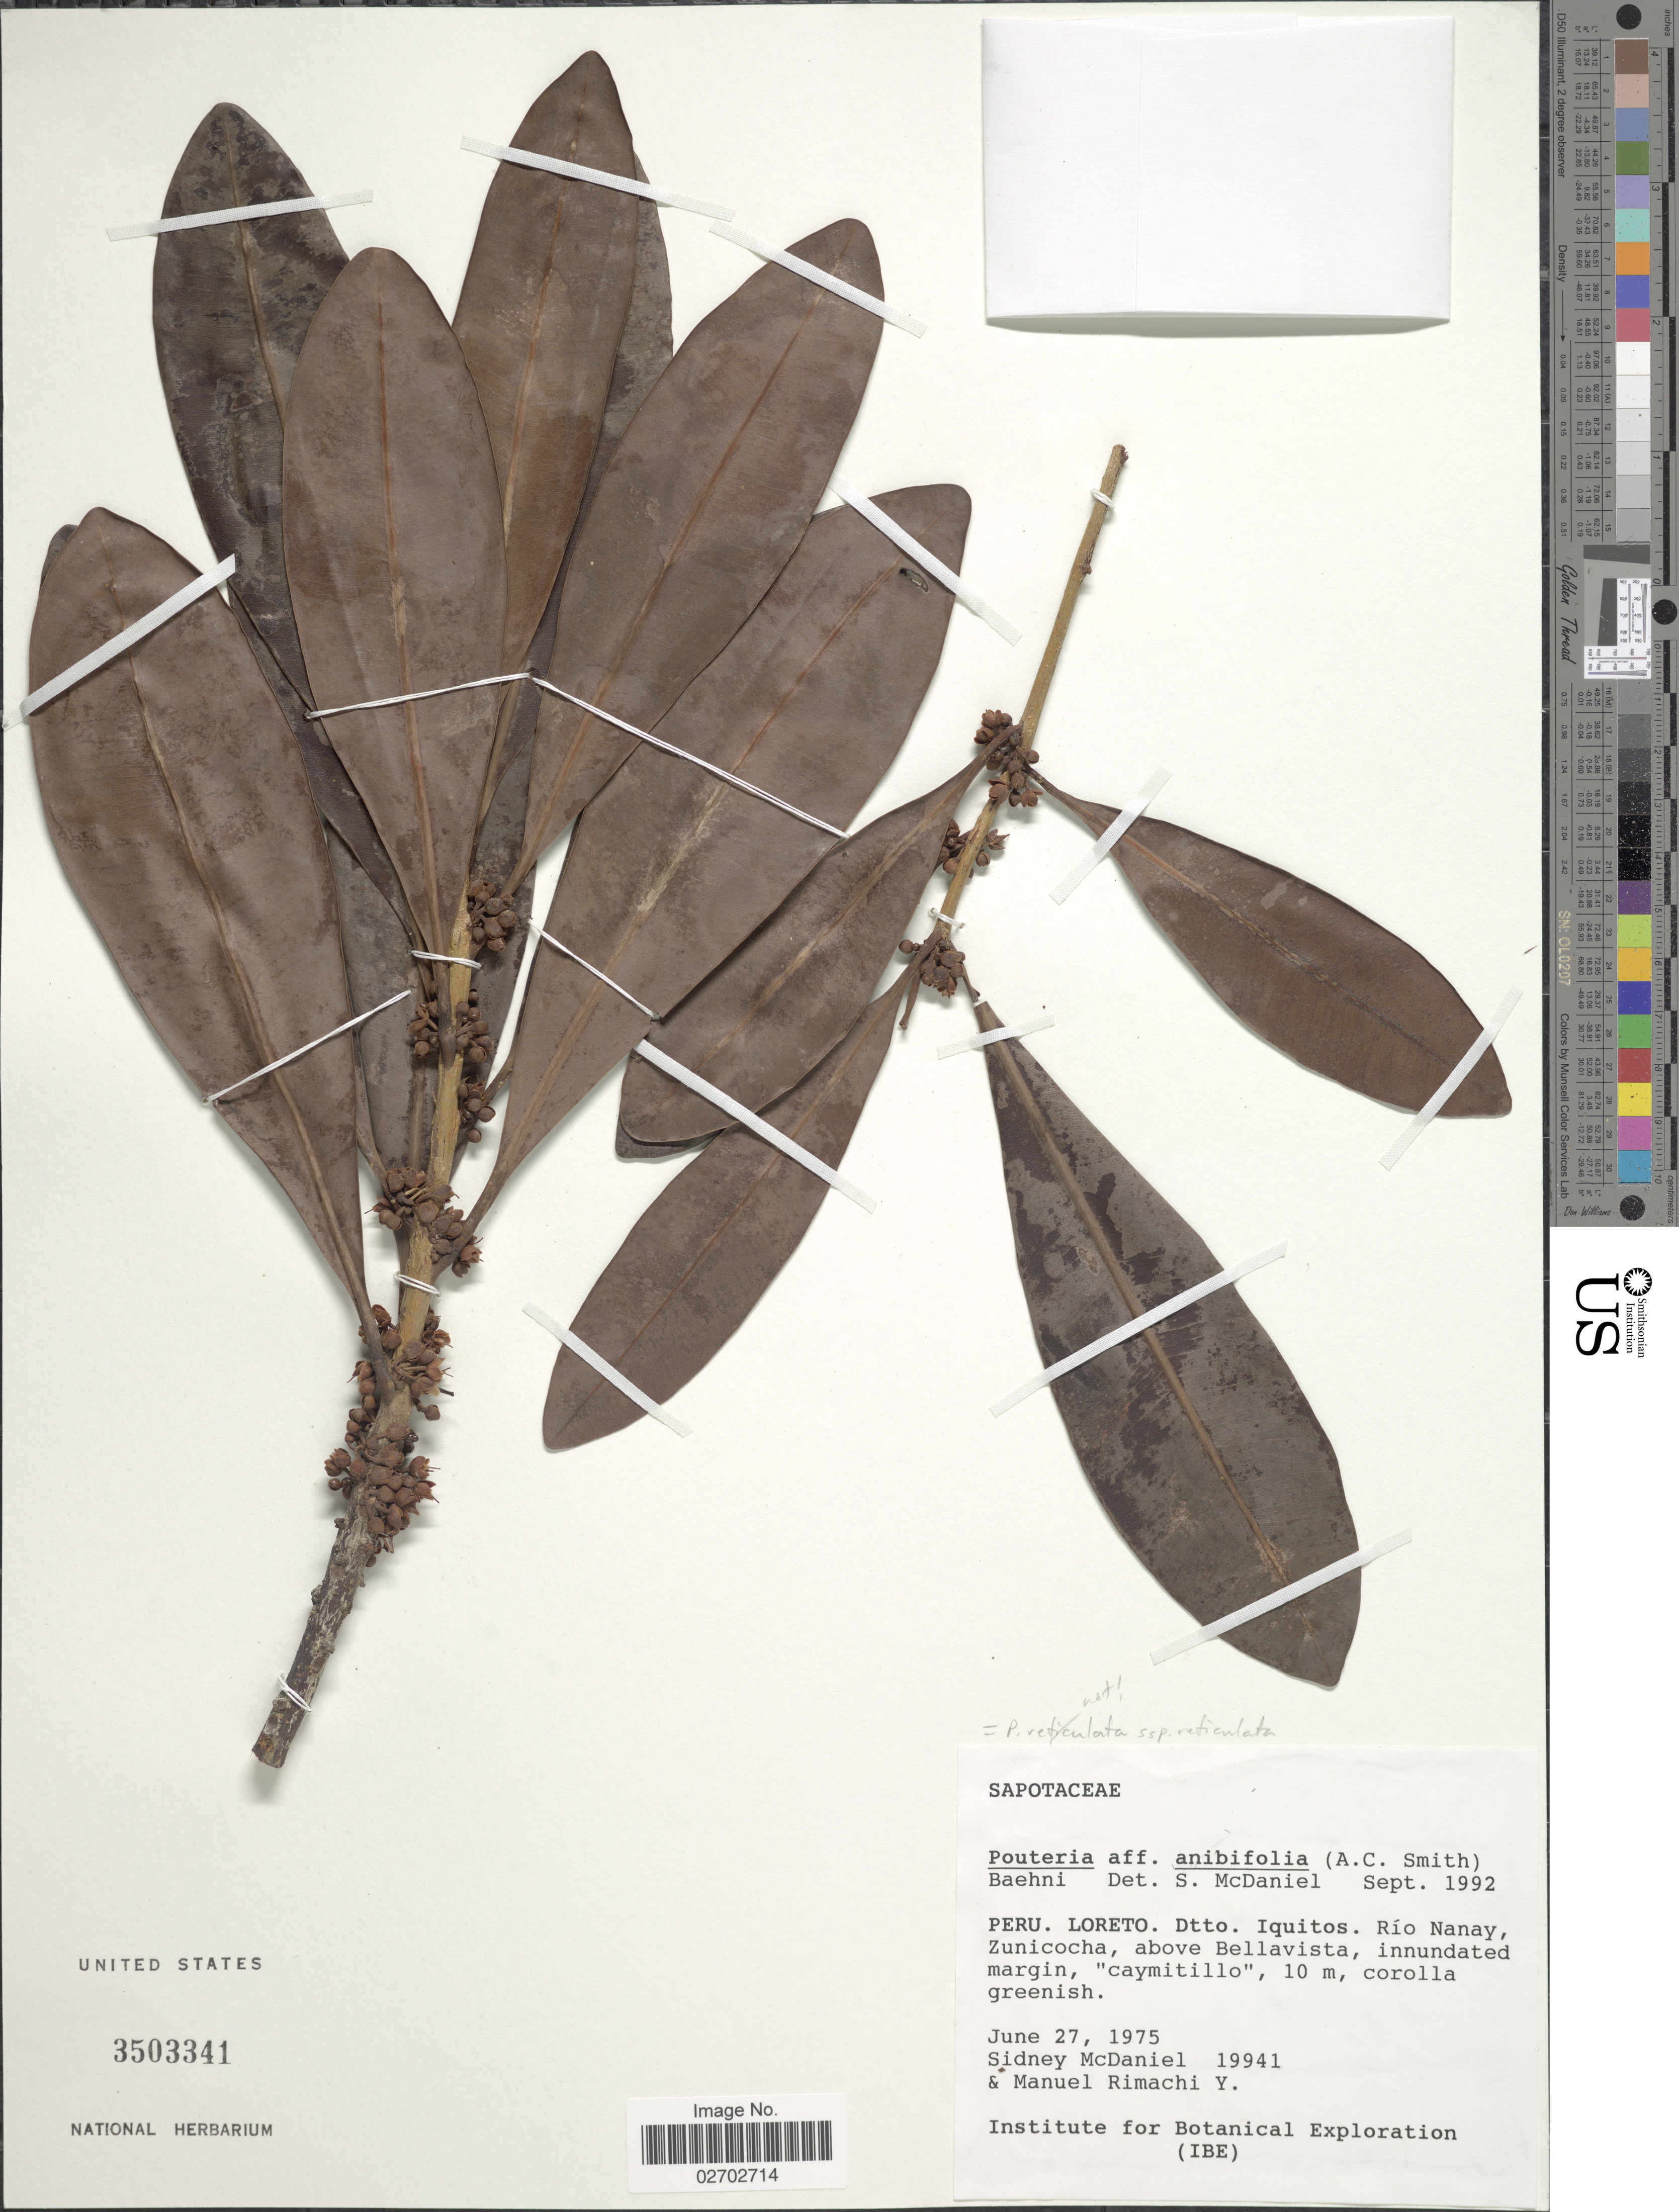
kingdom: Plantae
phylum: Tracheophyta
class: Magnoliopsida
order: Ericales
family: Sapotaceae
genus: Pouteria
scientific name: Pouteria sp.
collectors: S. McDaniel & M. Rimachi Y.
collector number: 19941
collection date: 1975-06-27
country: Peru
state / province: Loreto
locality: Dtto. Iquitos. Rio Nanay, Zunicocha, above Bellavista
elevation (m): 10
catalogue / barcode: US 3503341